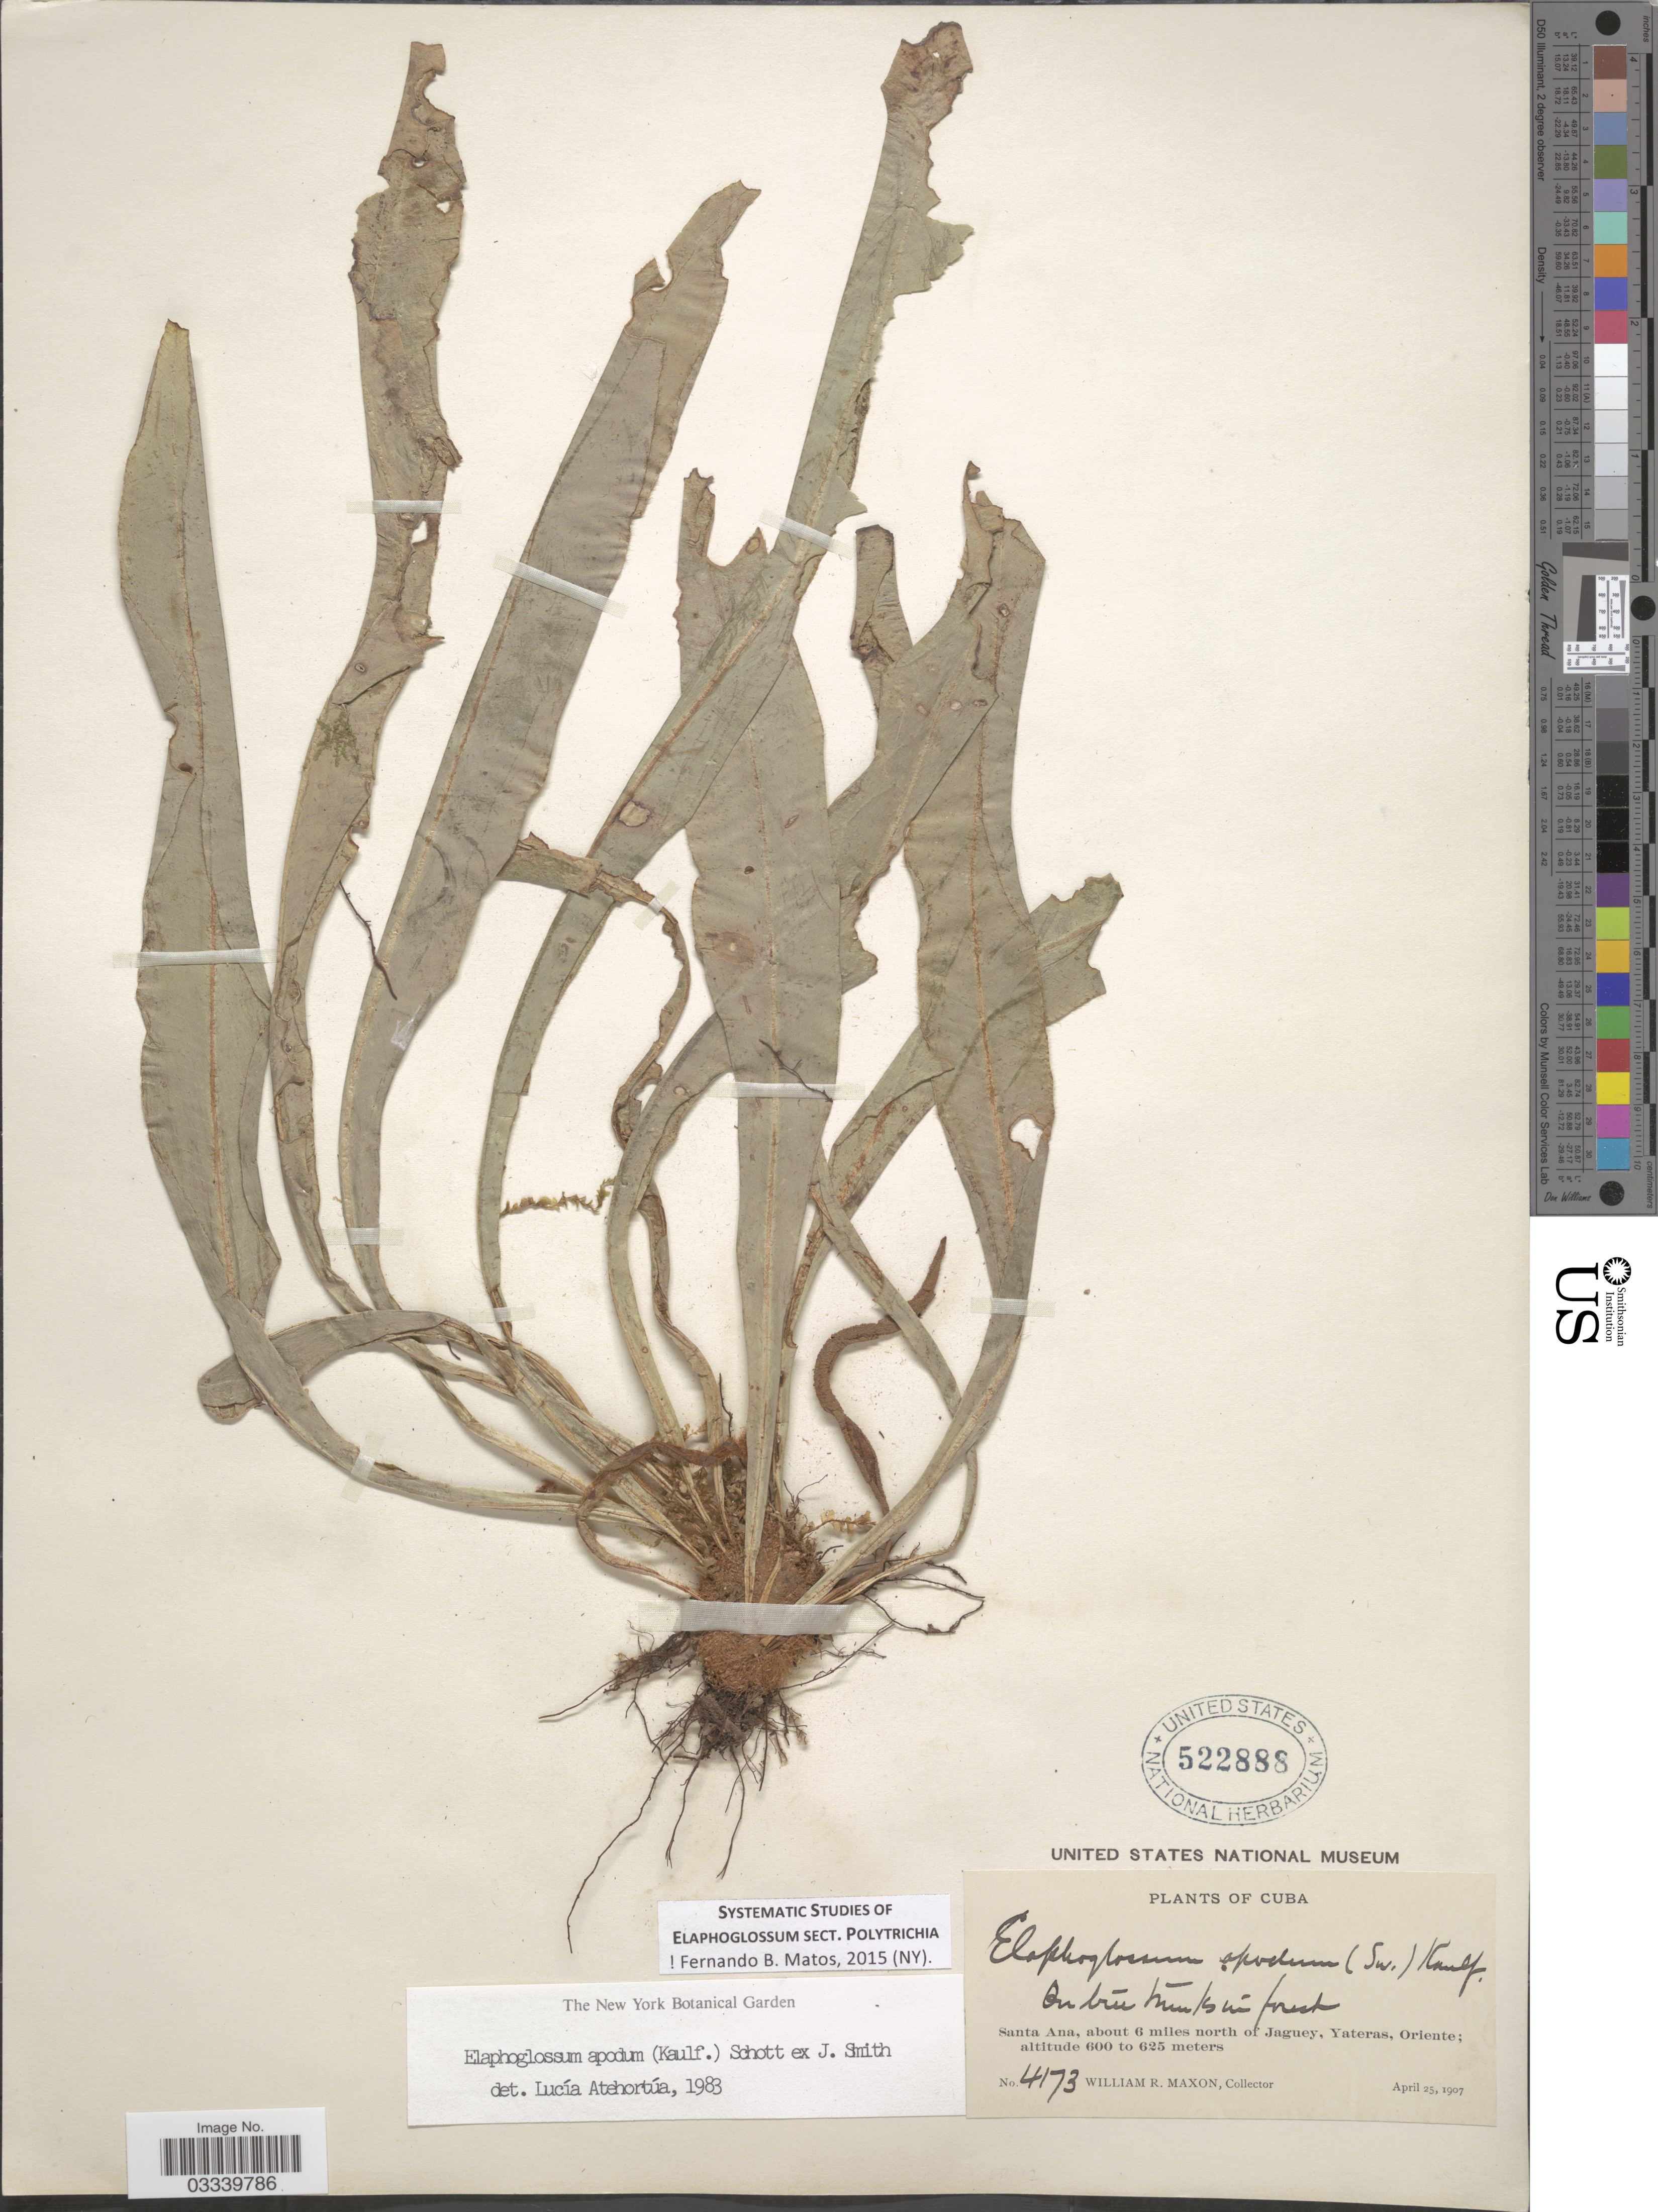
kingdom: Plantae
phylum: Tracheophyta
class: Polypodiopsida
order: Polypodiales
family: Dryopteridaceae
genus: Elaphoglossum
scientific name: Elaphoglossum apodum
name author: (Kaulf.) Schott ex J. Sm.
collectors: W. R. Maxon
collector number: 4173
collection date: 1907-04-25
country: Cuba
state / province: Oriente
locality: Santa Ana, about 6 miles north of Jaguey, Yateras.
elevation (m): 625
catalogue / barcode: US 522888